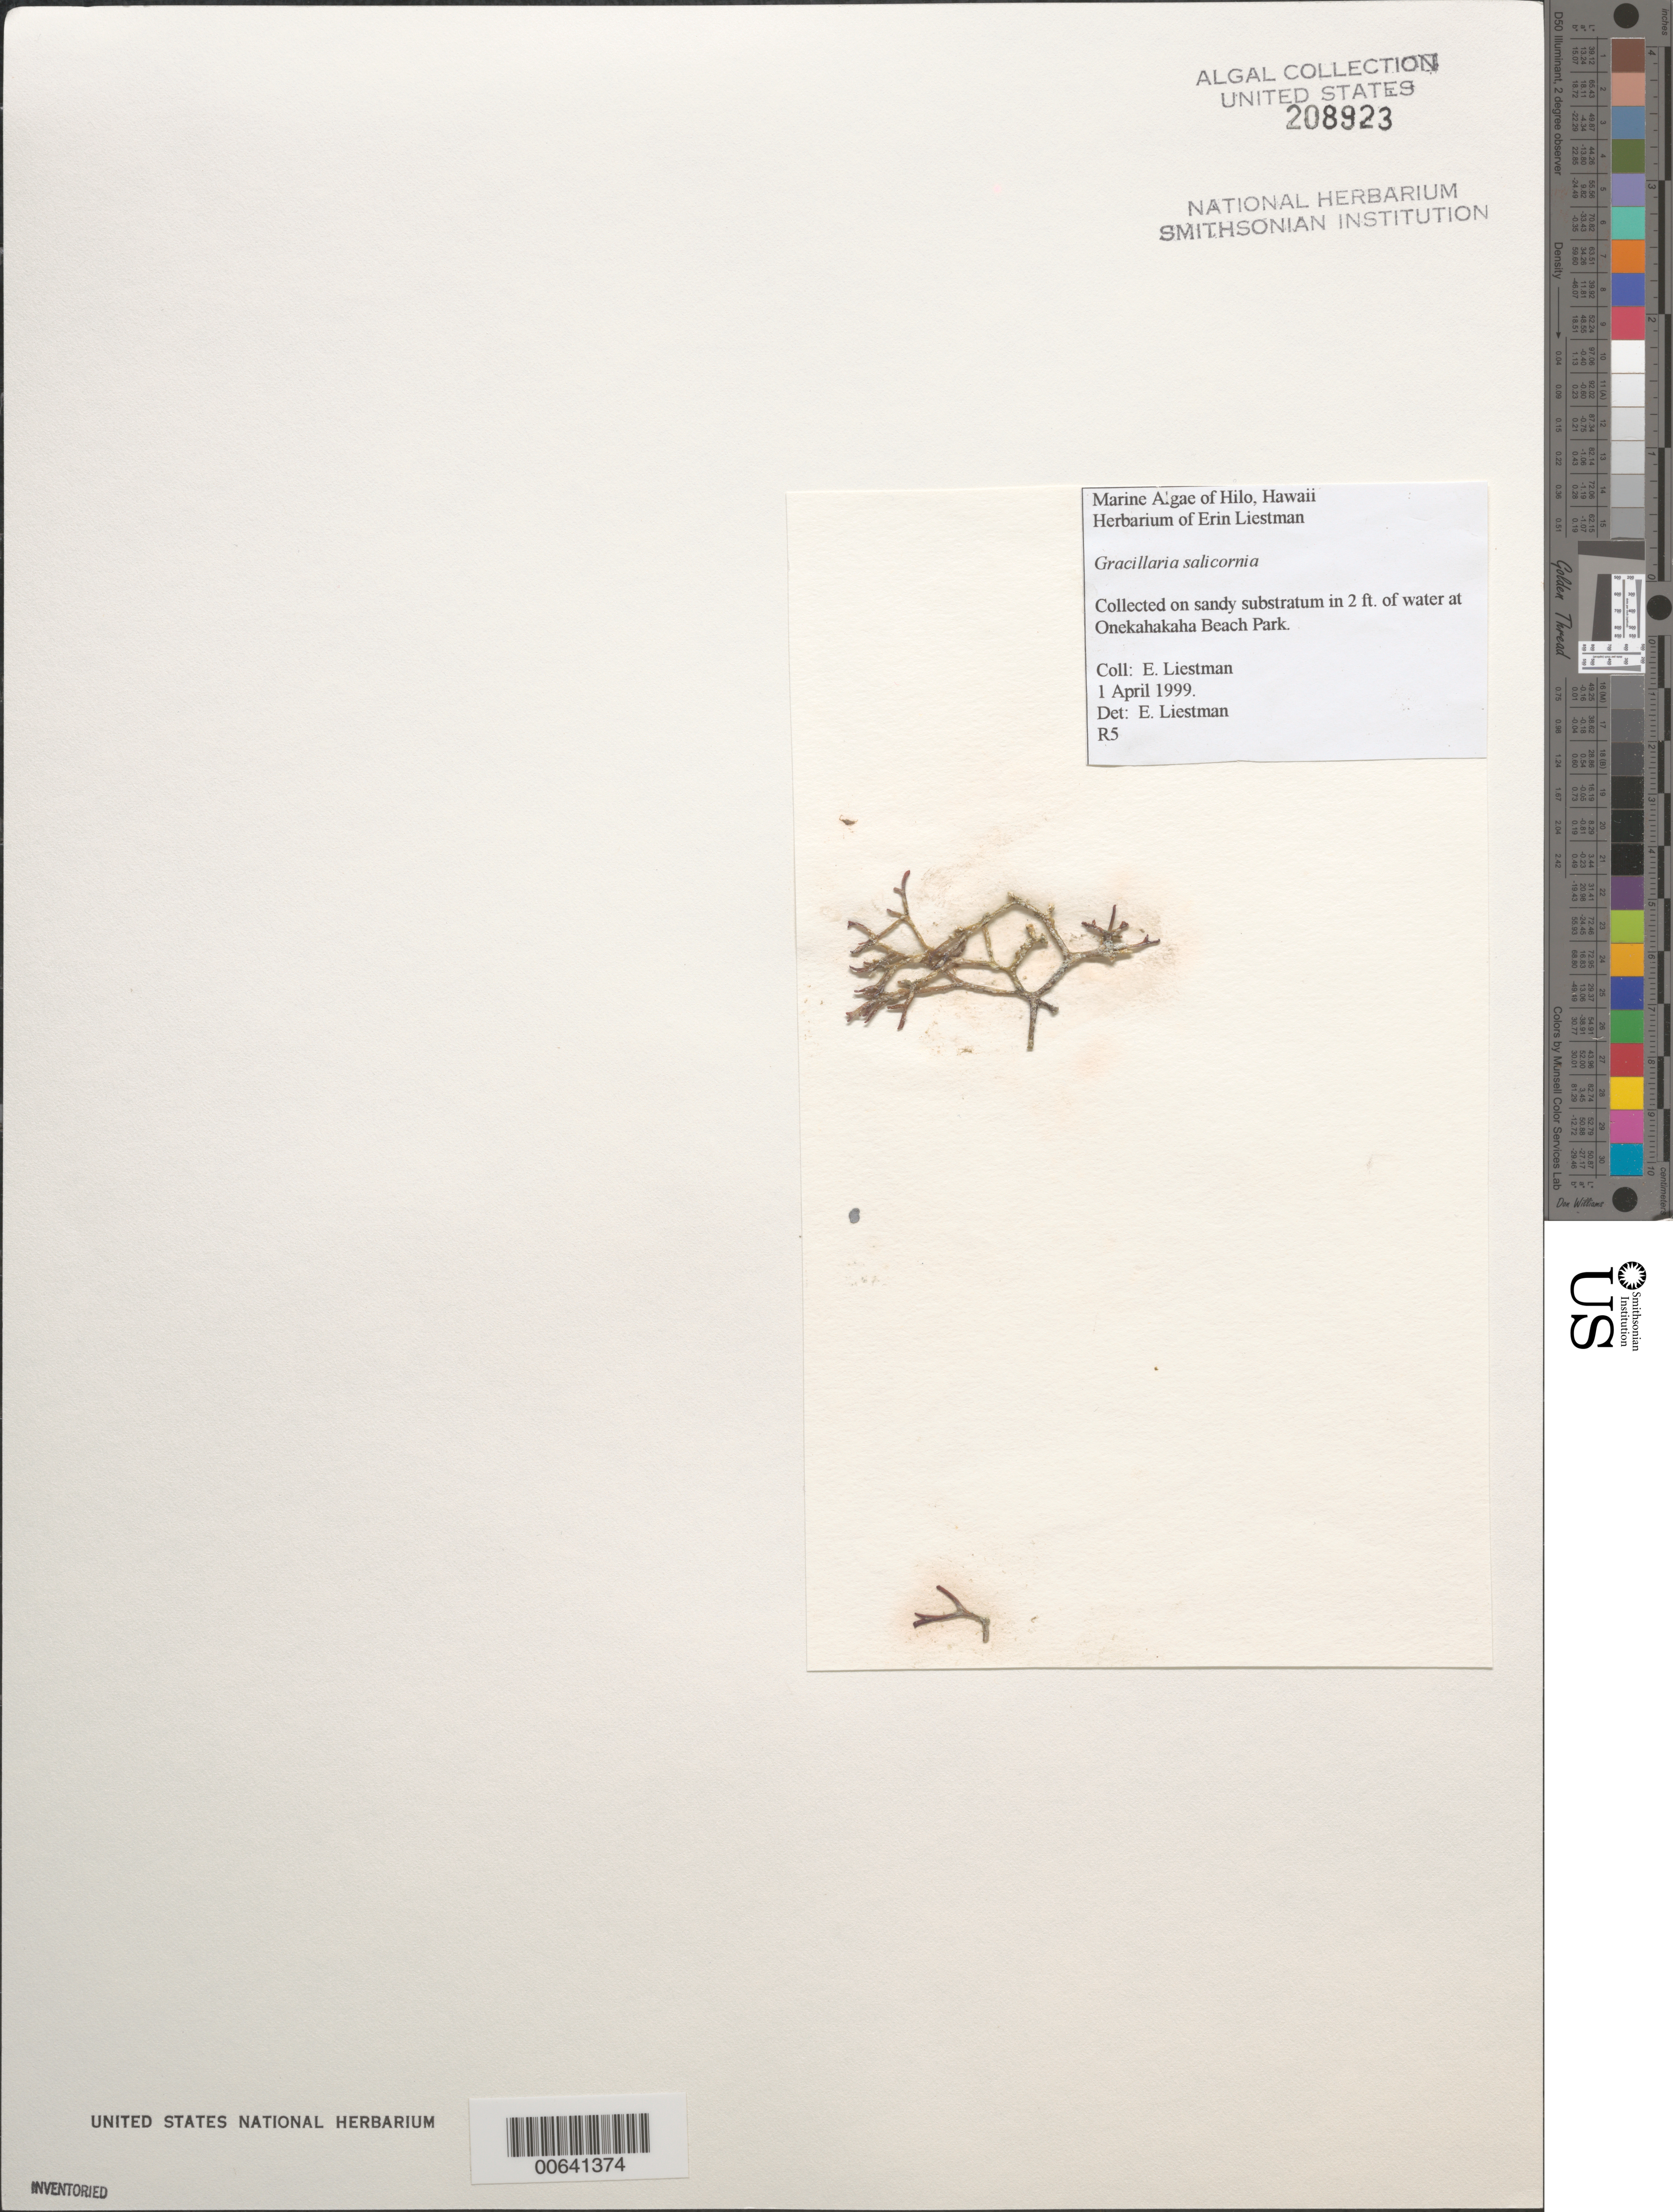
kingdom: Plantae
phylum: Rhodophyta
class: Florideophyceae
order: Gracilariales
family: Gracilariaceae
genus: Gracilaria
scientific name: Gracilaria salicornia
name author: (C. Agardh) E.Y. Dawson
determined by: Liestman, Erin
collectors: E. Liestman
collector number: R5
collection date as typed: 01 Apr 1999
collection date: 1999-04-01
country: United States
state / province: Hawaii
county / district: Hawaii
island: Hawaii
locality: Onekahakaha Beach Park, Hilo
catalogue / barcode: US 208923